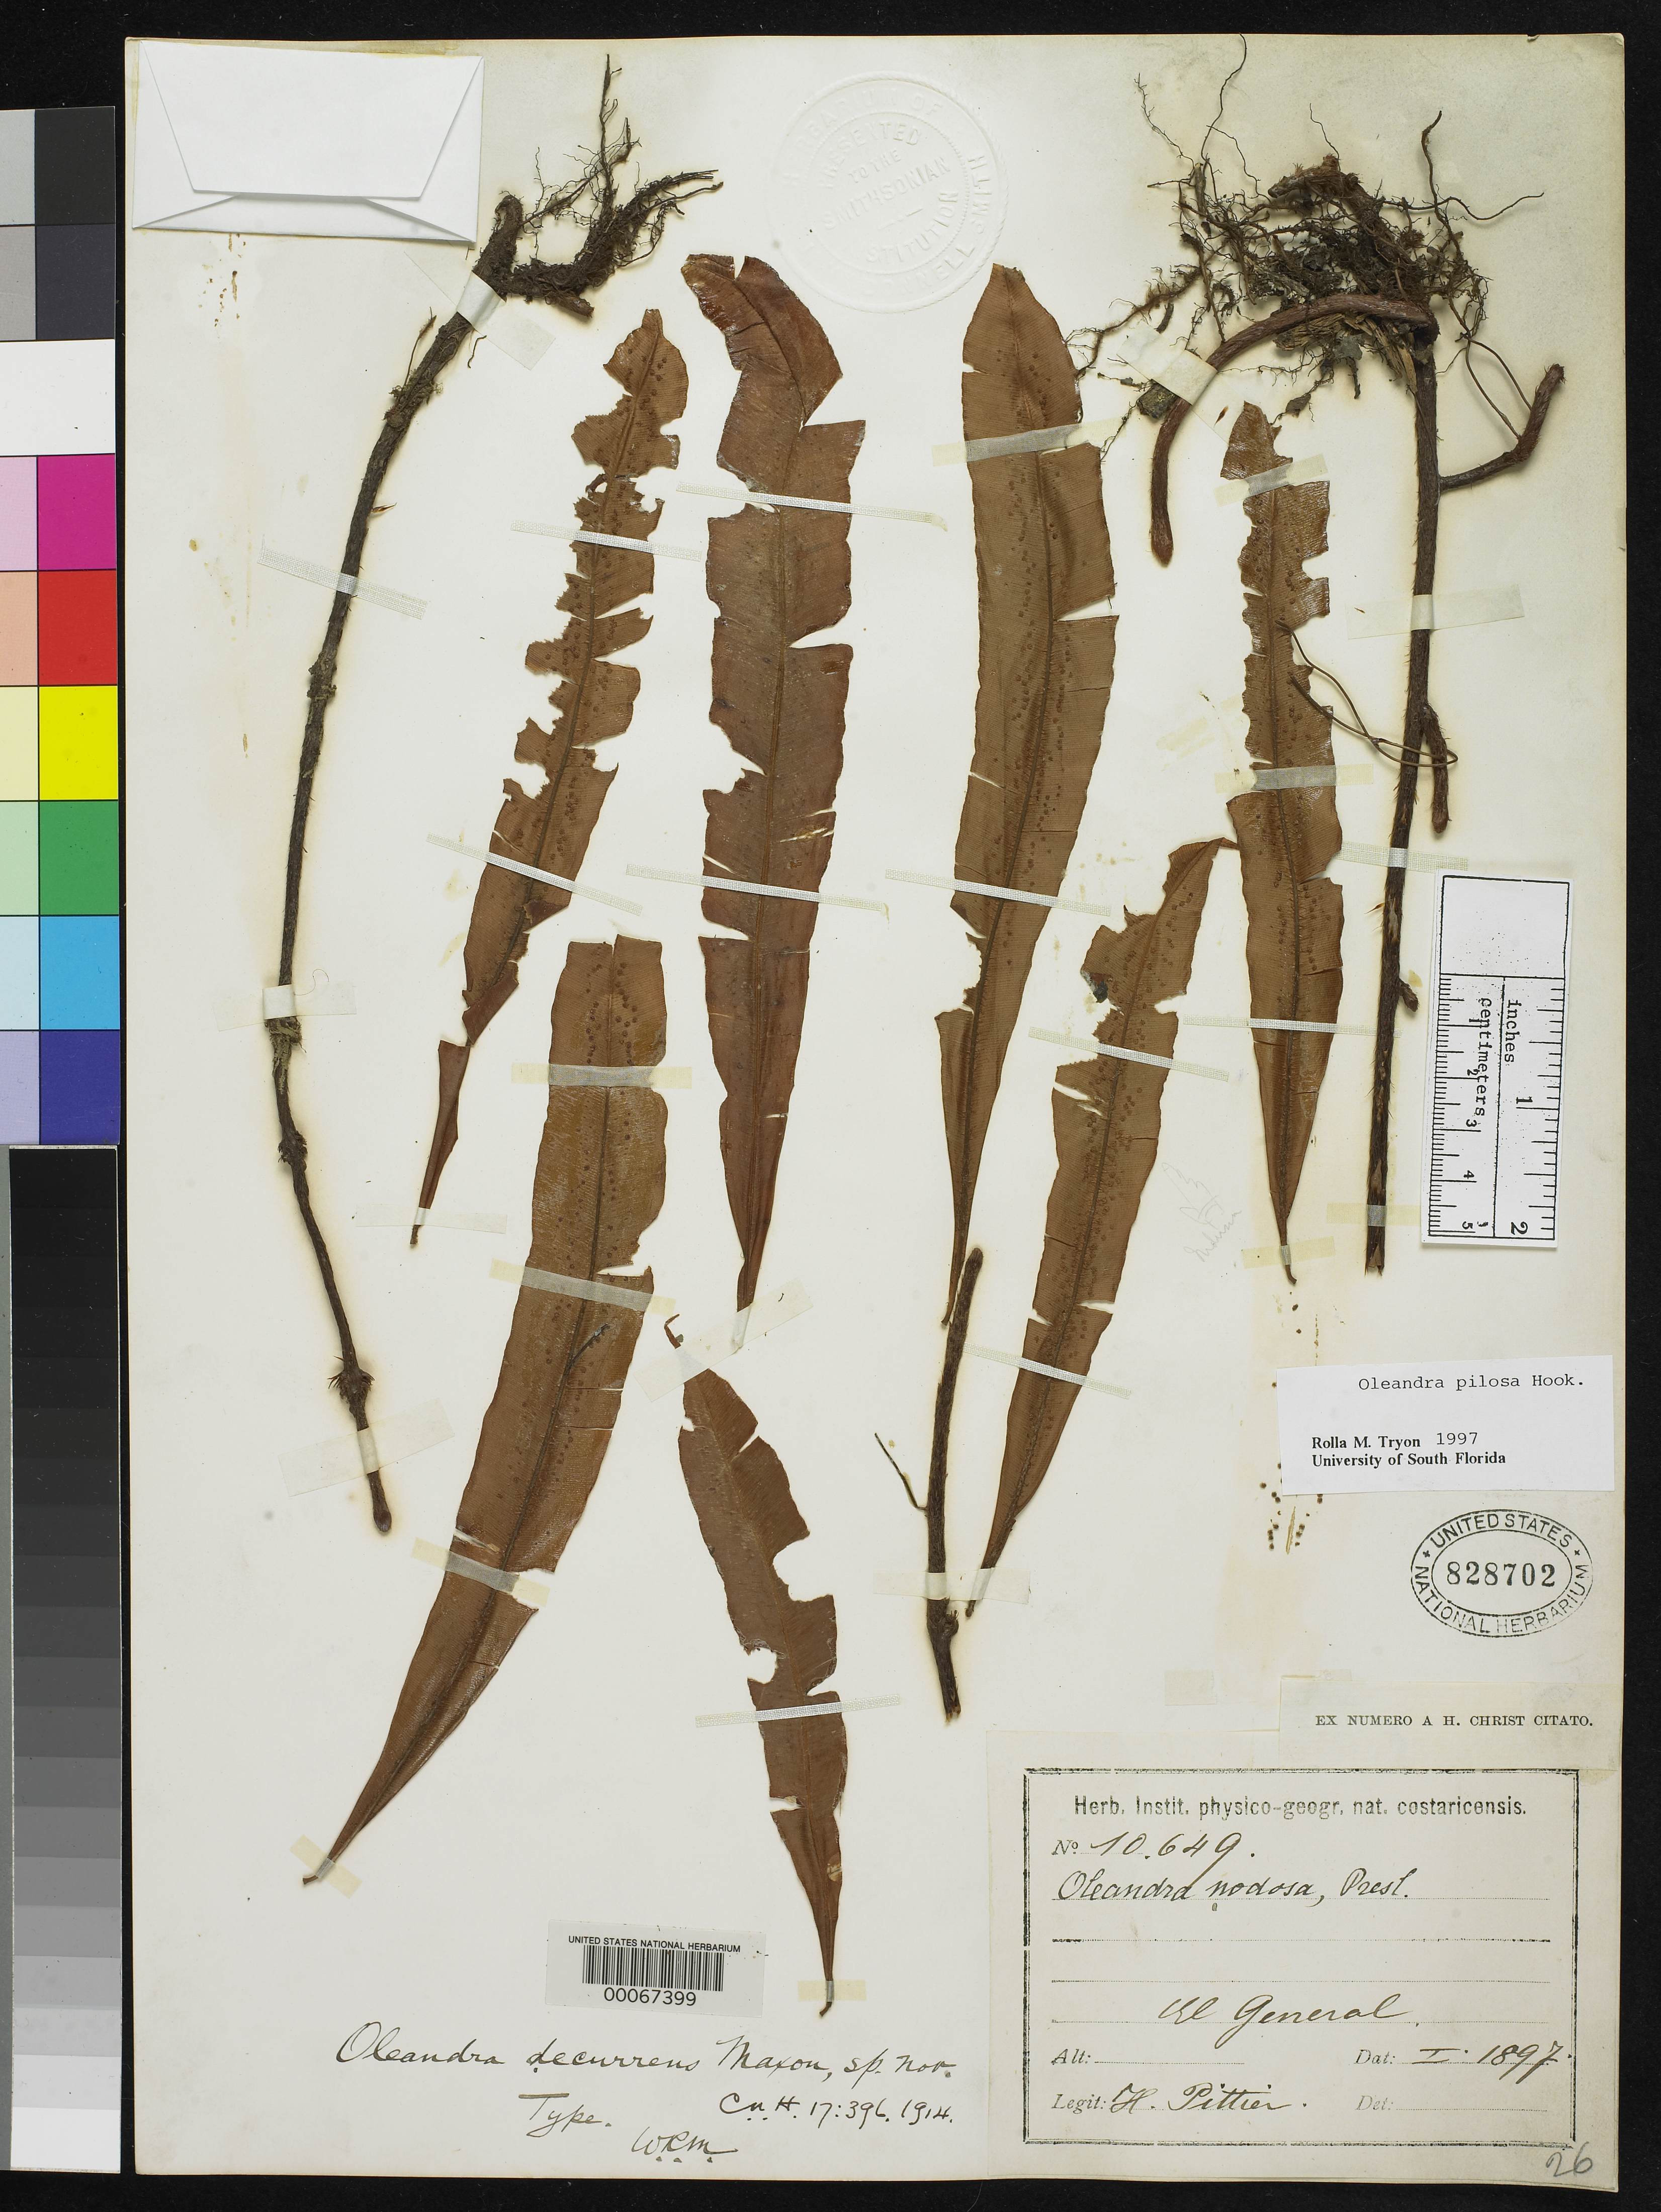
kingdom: Plantae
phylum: Tracheophyta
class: Polypodiopsida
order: Polypodiales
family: Oleandraceae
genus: Oleandra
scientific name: Oleandra decurrens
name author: Maxon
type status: Holotype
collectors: H. F. Pittier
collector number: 10649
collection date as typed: Jan 1897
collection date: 1897-01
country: Costa Rica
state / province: San José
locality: Vicinity of El General.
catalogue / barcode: US 828702